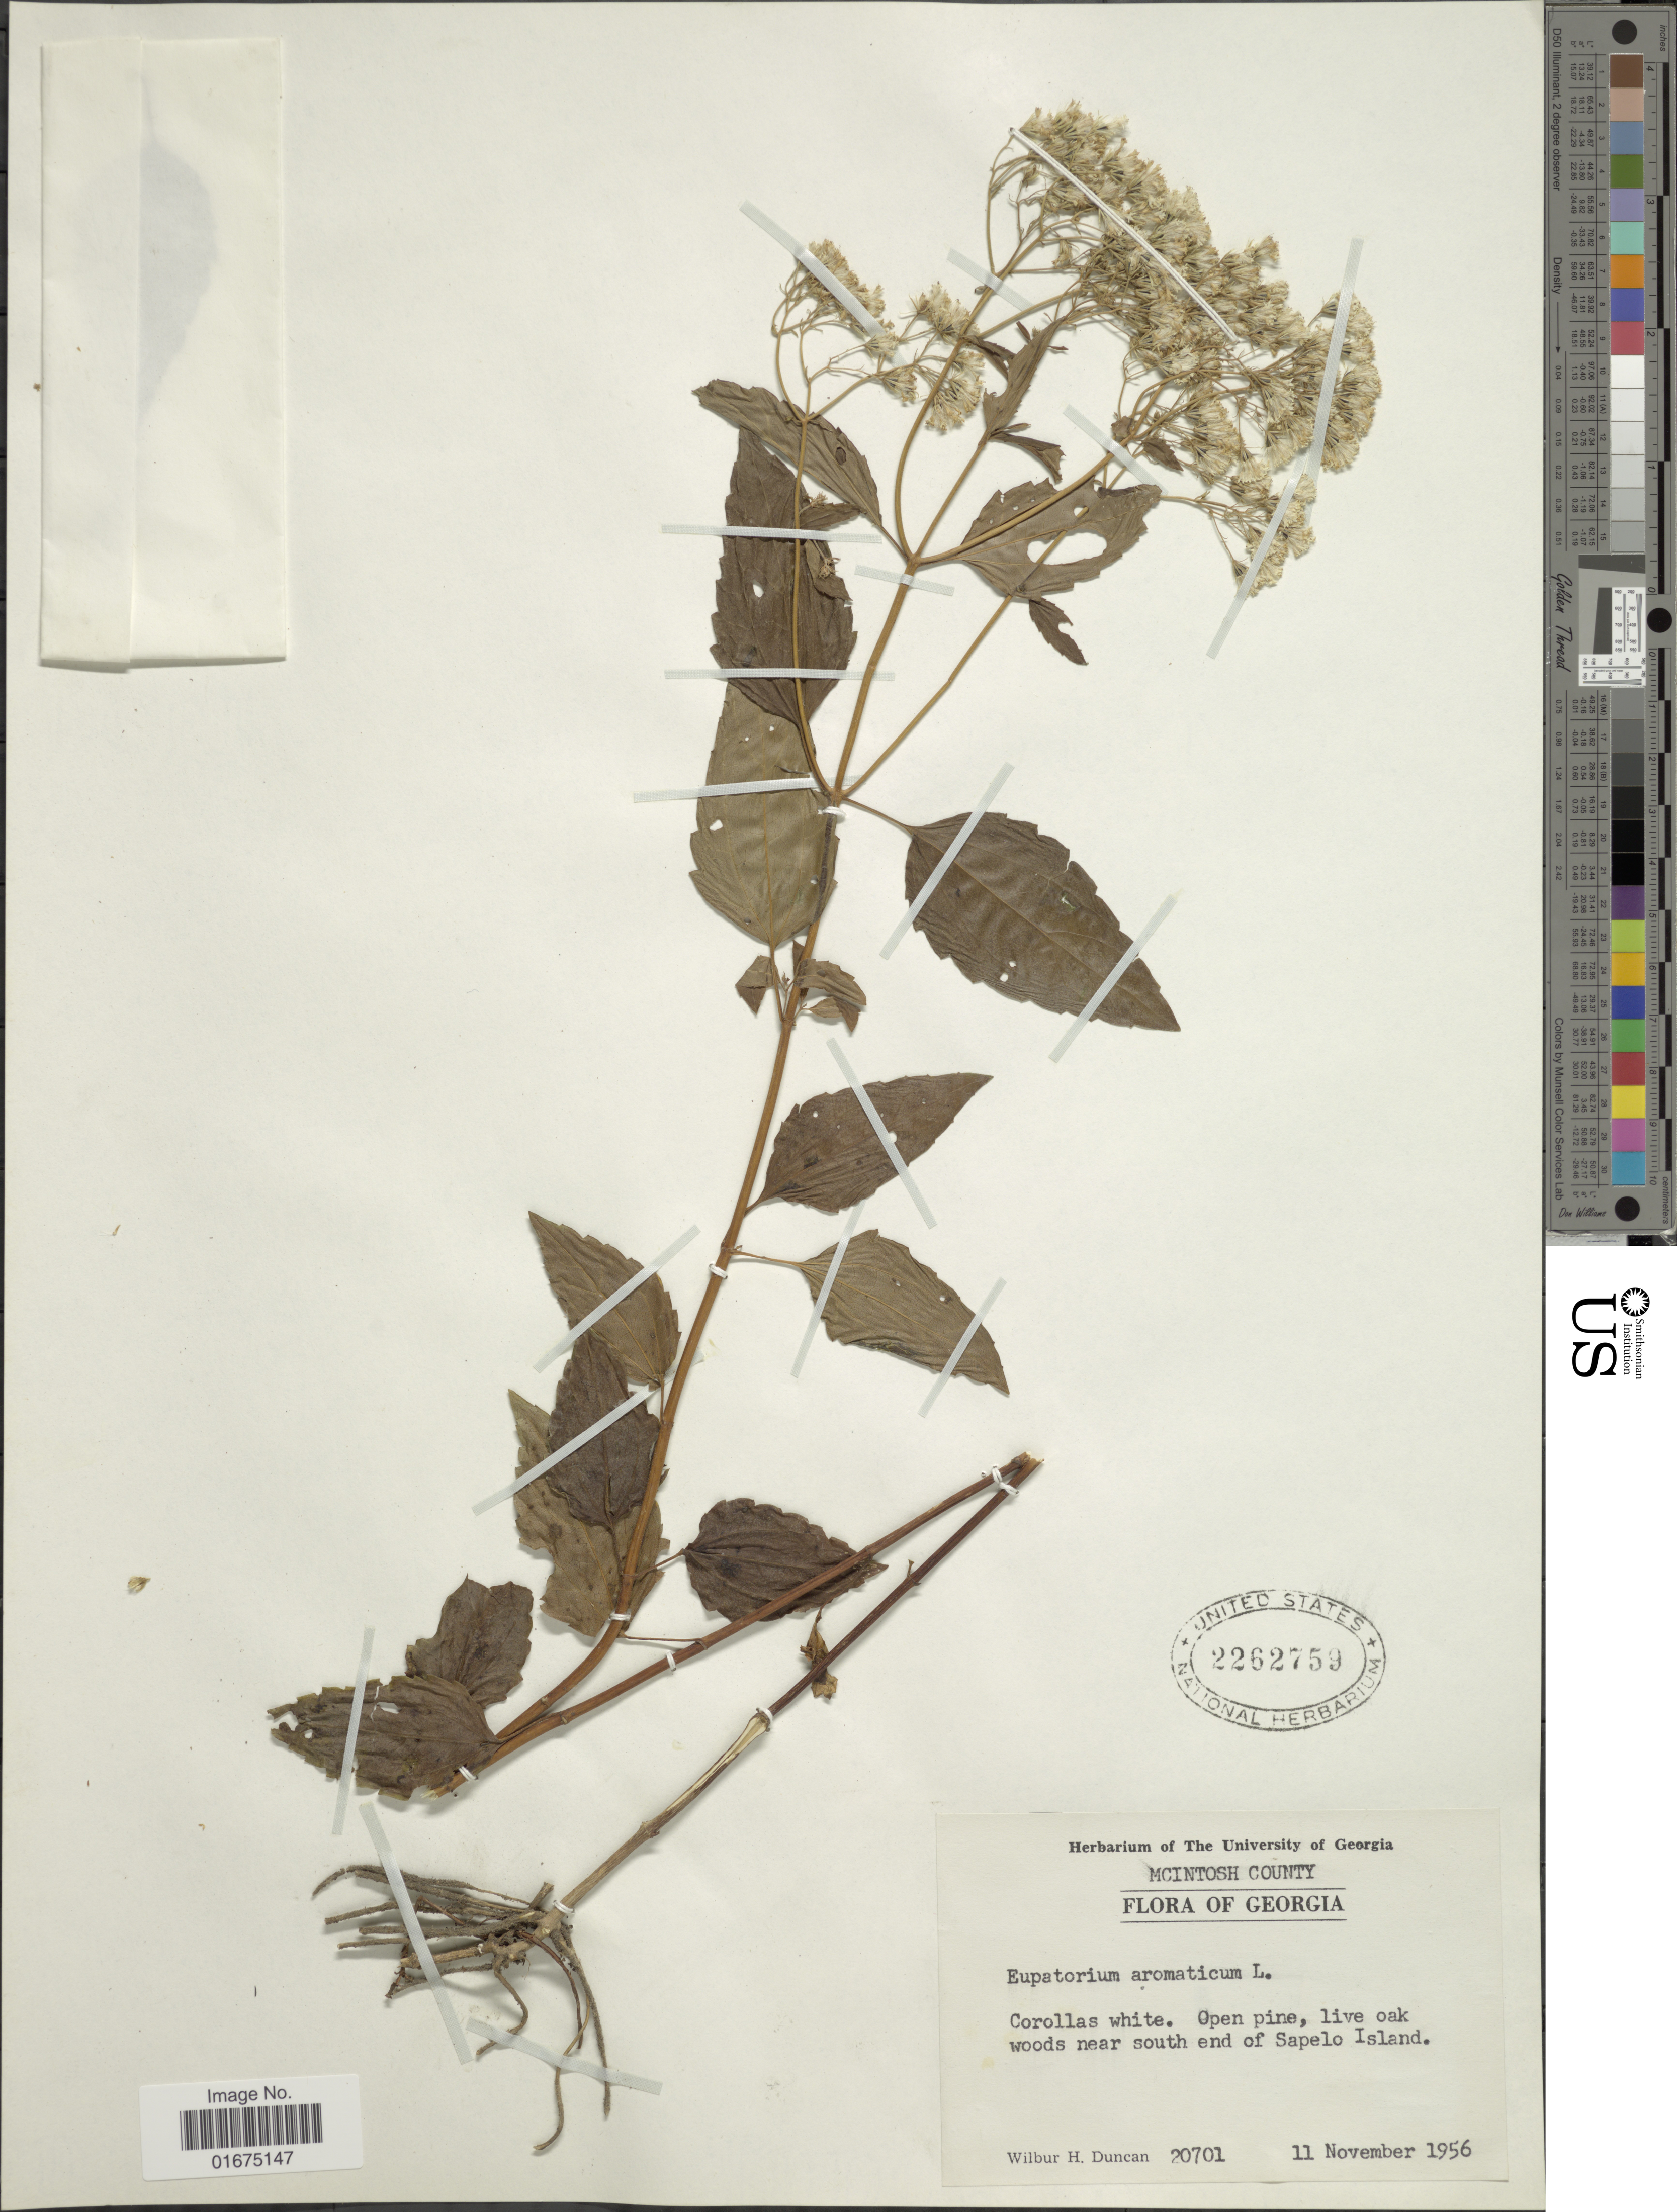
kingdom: Plantae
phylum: Tracheophyta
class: Magnoliopsida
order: Asterales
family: Asteraceae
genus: Ageratina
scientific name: Ageratina aromatica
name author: (L.) Spach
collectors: W. H. Duncan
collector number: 20701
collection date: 1956-11-11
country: United States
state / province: Georgia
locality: McIntosch County, Corollas white. Open pine, live oak woods near south end of Sapelo Island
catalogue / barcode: US 2262759